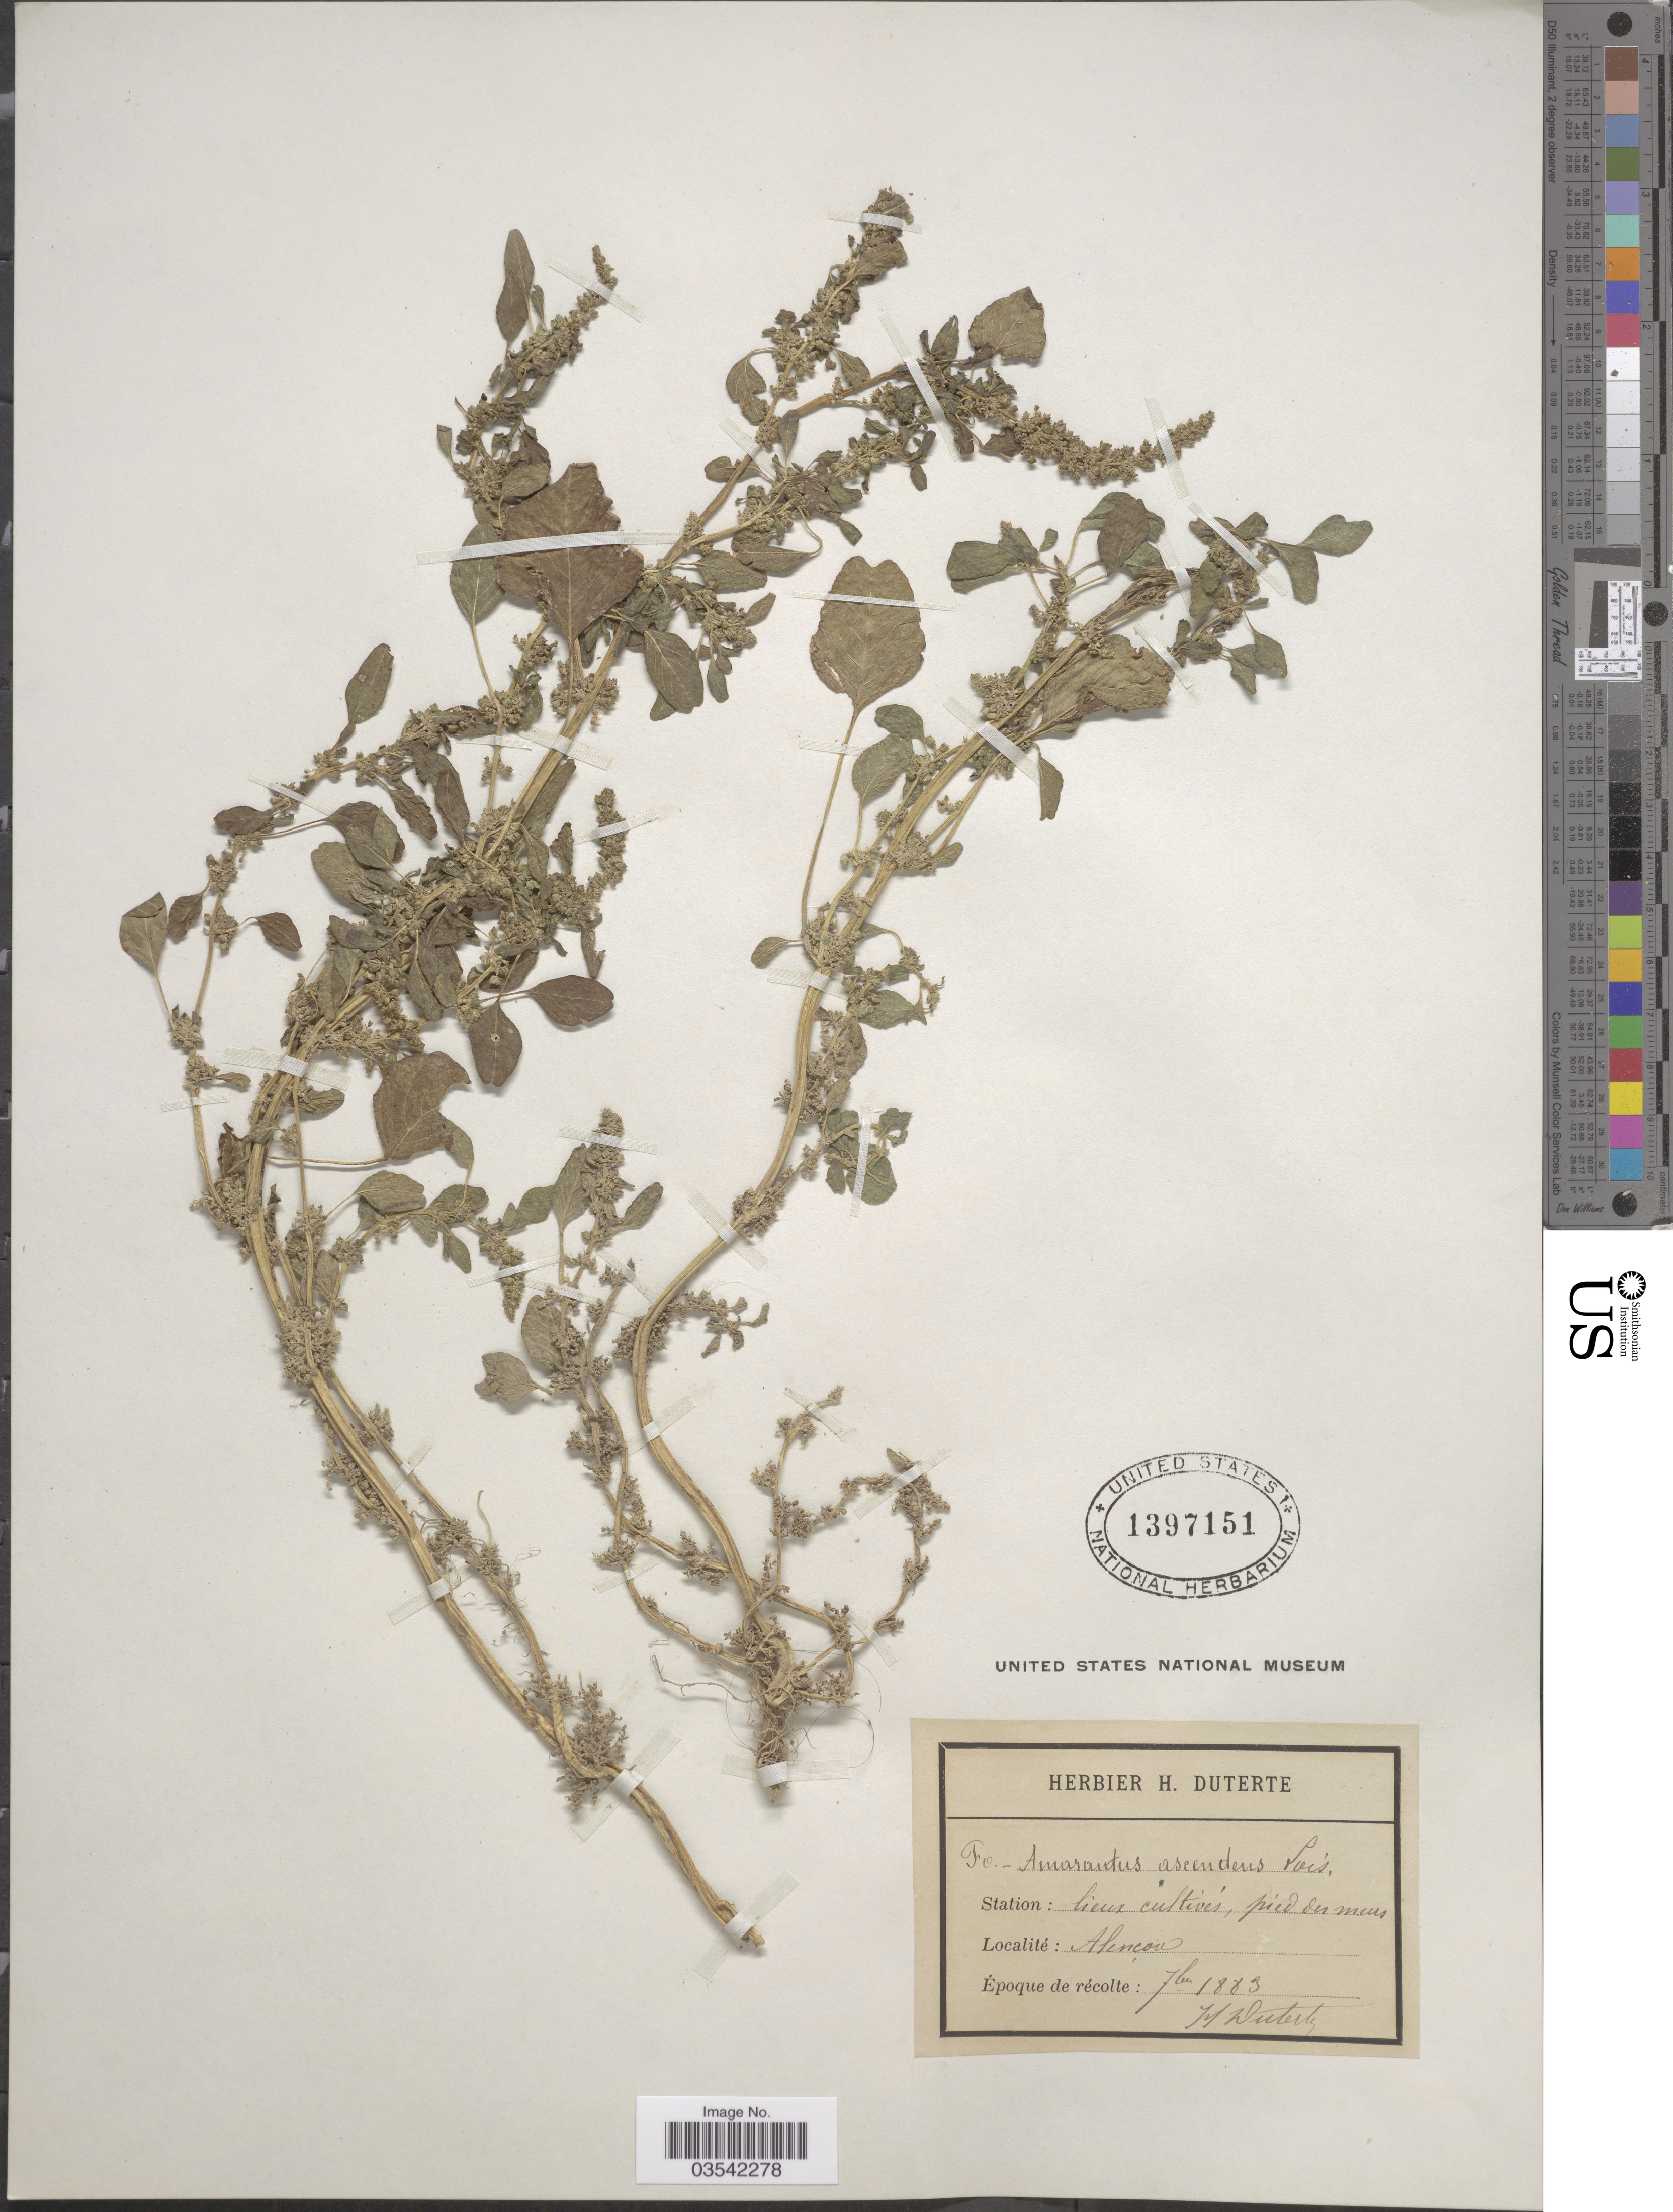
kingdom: Plantae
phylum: Tracheophyta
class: Magnoliopsida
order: Caryophyllales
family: Amaranthaceae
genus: Amaranthus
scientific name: Amaranthus ascendens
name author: Loisel.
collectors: H. Duterte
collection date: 1883-07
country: France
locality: Alencon.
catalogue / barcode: US 1397151